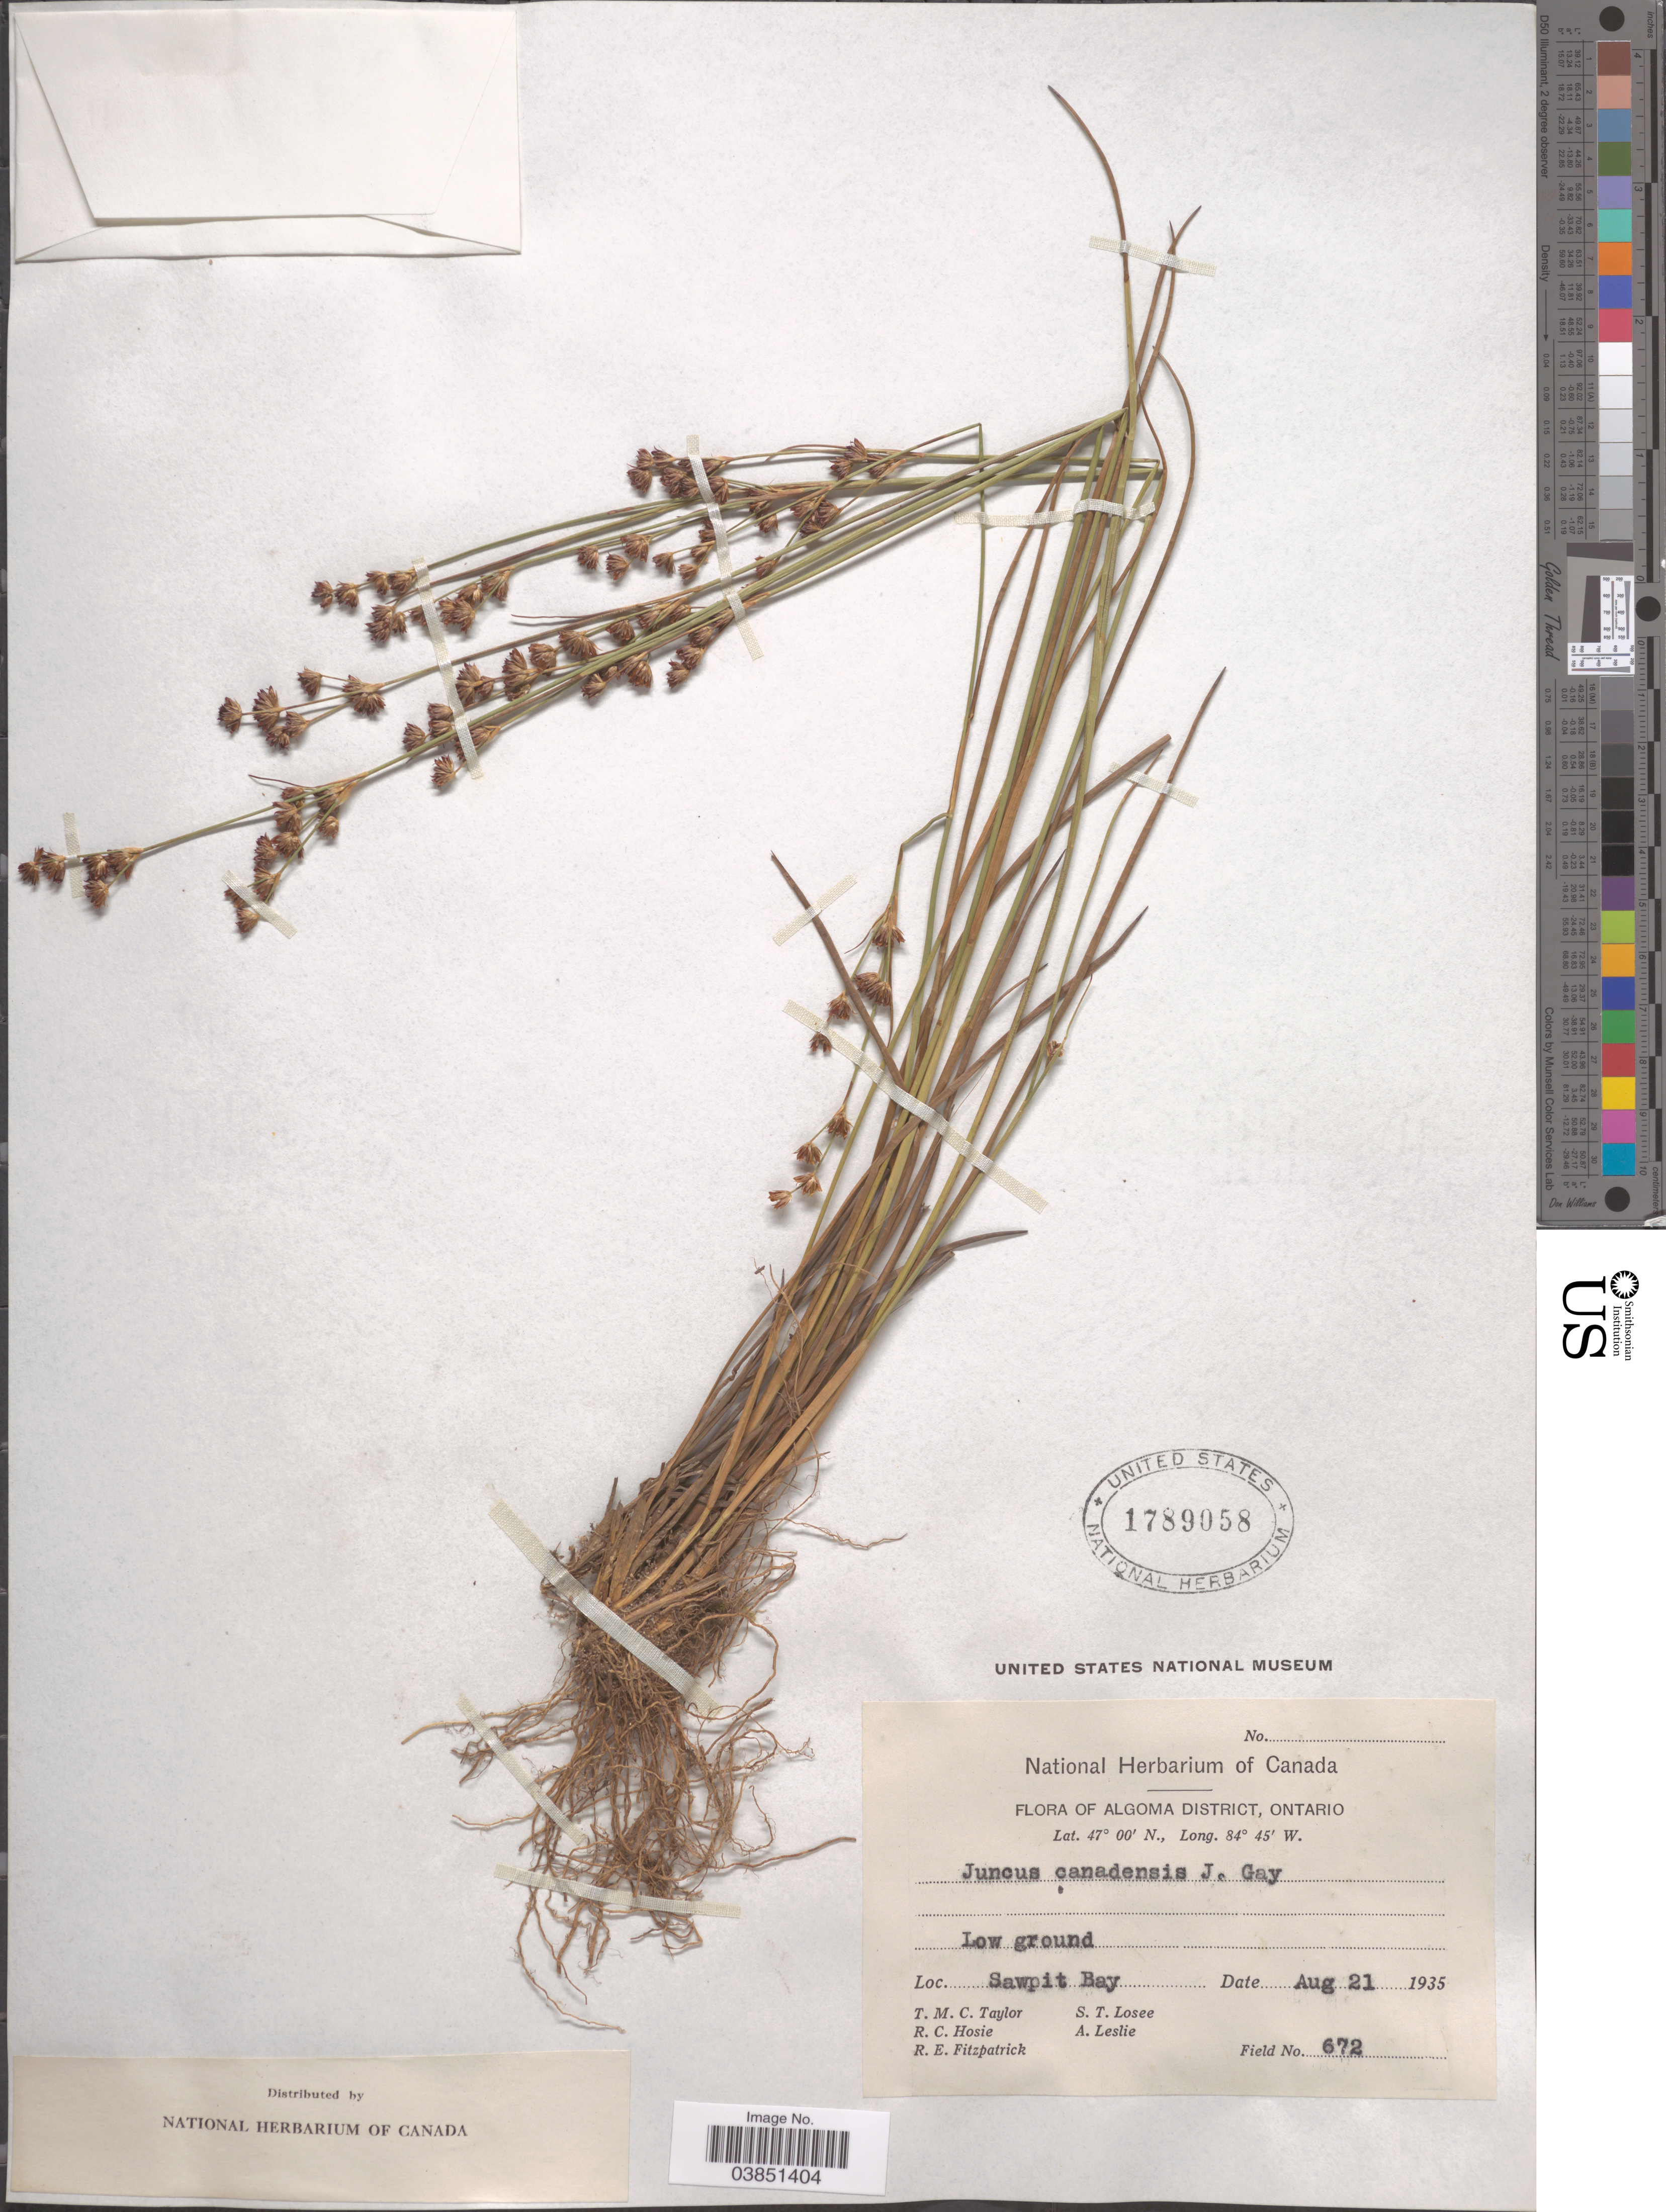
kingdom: Plantae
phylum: Tracheophyta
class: Liliopsida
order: Poales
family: Juncaceae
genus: Juncus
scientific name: Juncus canadensis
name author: J. Gay ex Laharpe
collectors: T. M. C. Taylor, R. Hosie, R. Fitzpatrick, S. Losee & A. Leslie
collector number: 672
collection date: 1935-08-21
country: Canada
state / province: Ontario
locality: Algoma District. Sawpit Bay.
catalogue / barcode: US 1789058